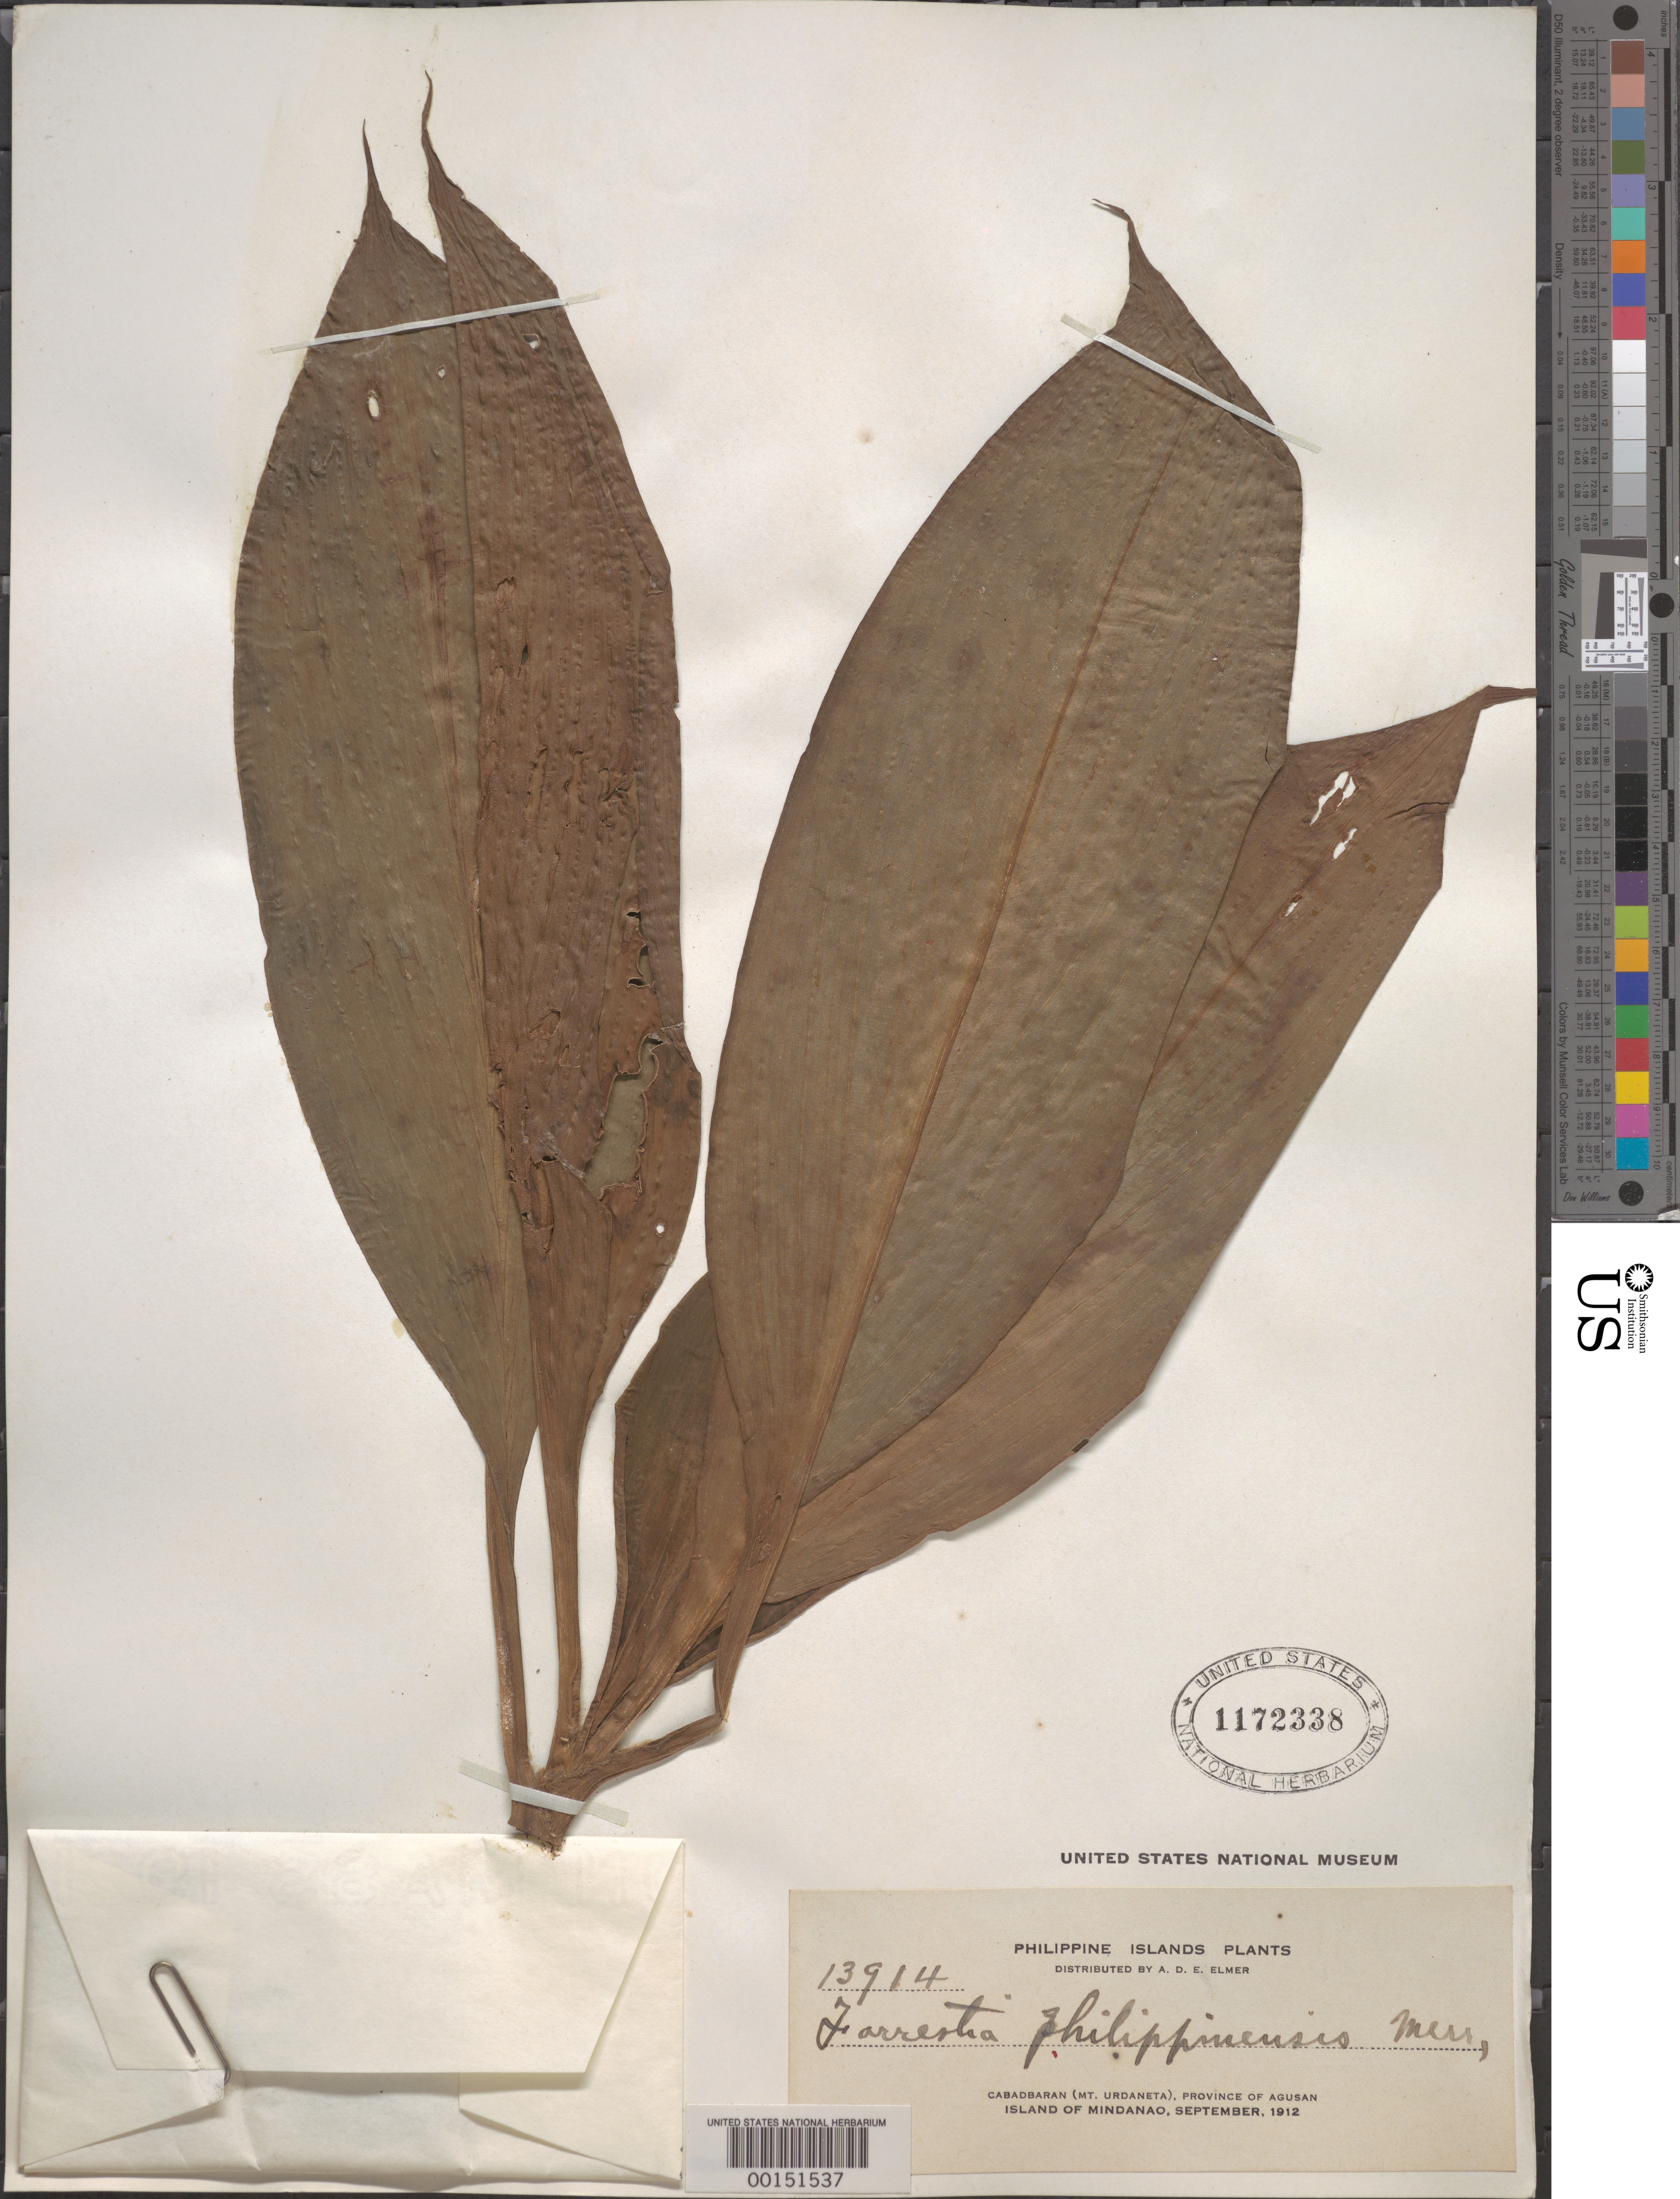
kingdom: Plantae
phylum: Tracheophyta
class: Liliopsida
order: Commelinales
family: Commelinaceae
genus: Amischotolype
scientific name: Amischotolype hispida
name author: (A. Rich.) D.Y. Hong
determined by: Strong, Mark T., (BOT), Smithsonian Institution - National Museum of Natural History (UNITED STATES)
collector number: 13914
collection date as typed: Sep 1912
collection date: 1912-09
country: Philippines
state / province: Caraga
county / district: Agusan del Norte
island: Mindanao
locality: Cabadbaran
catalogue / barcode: US 1172338